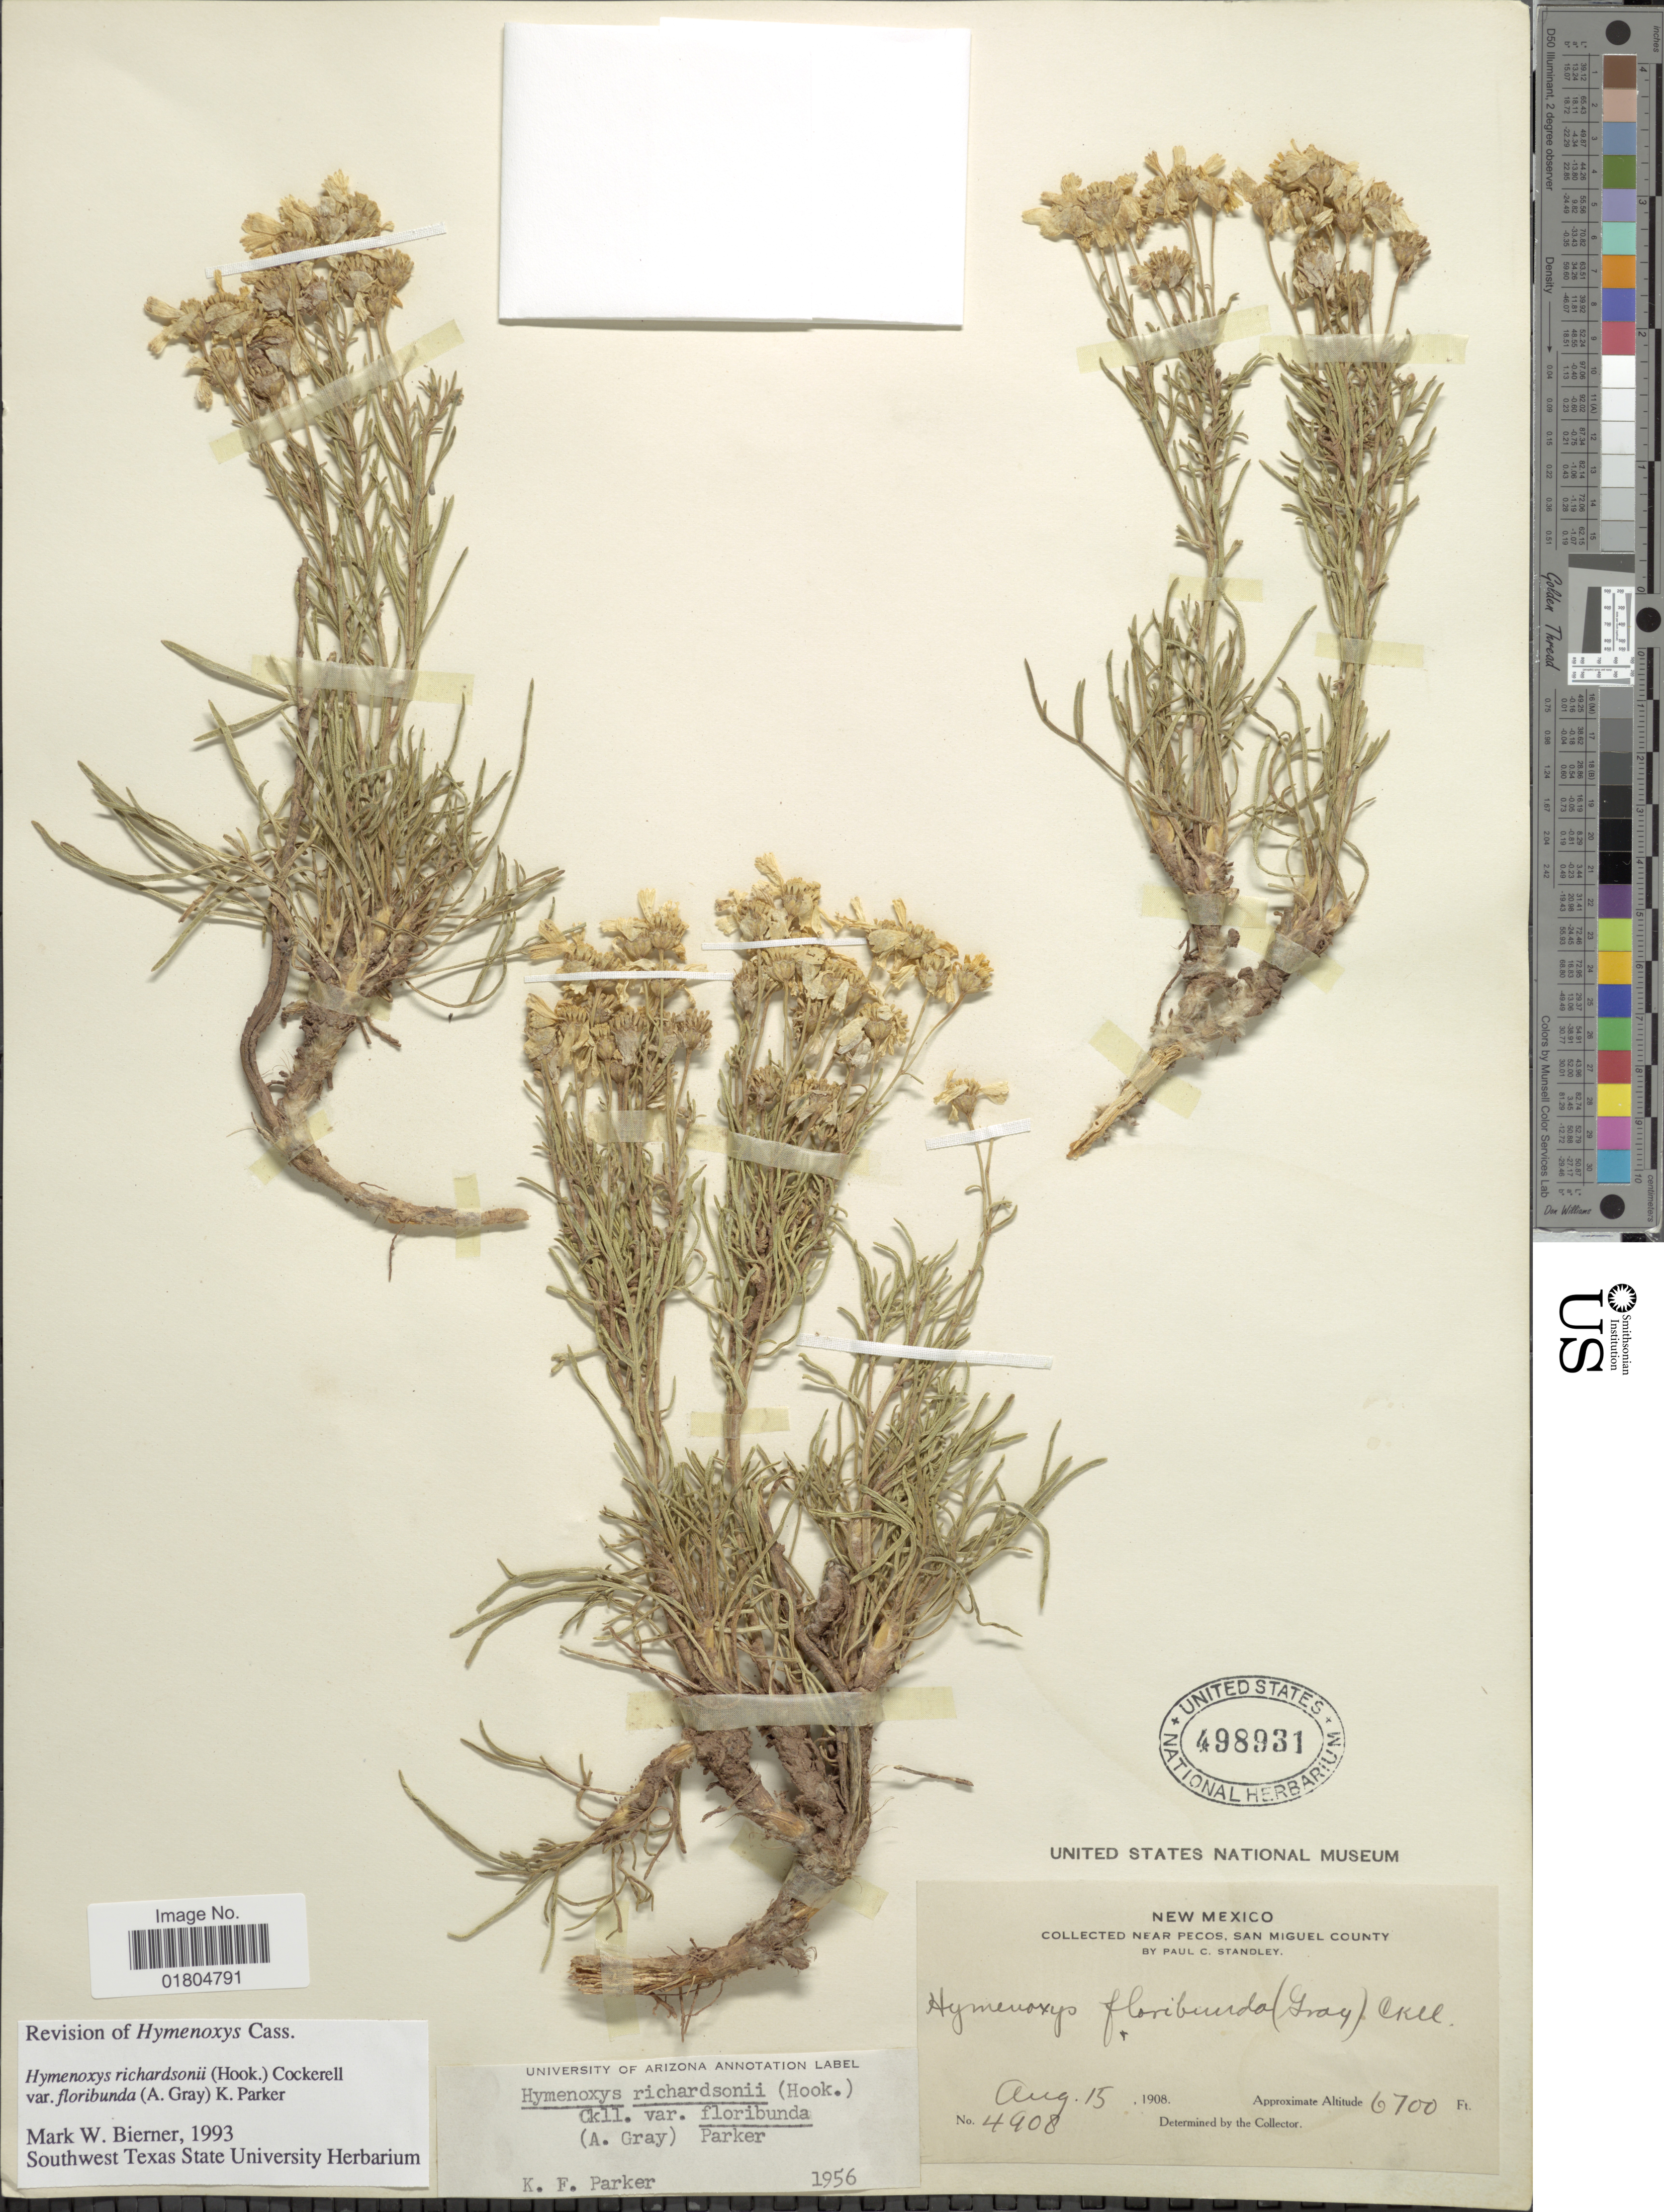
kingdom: Plantae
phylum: Tracheophyta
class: Magnoliopsida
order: Asterales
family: Asteraceae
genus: Hymenoxys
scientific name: Hymenoxys richardsonii var. floribunda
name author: (A. Gray) K.F. Parker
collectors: P. C. Standley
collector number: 4908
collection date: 1908-08-15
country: United States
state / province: New Mexico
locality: Near Pecos, San Miguel County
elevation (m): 2042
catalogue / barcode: US 498931